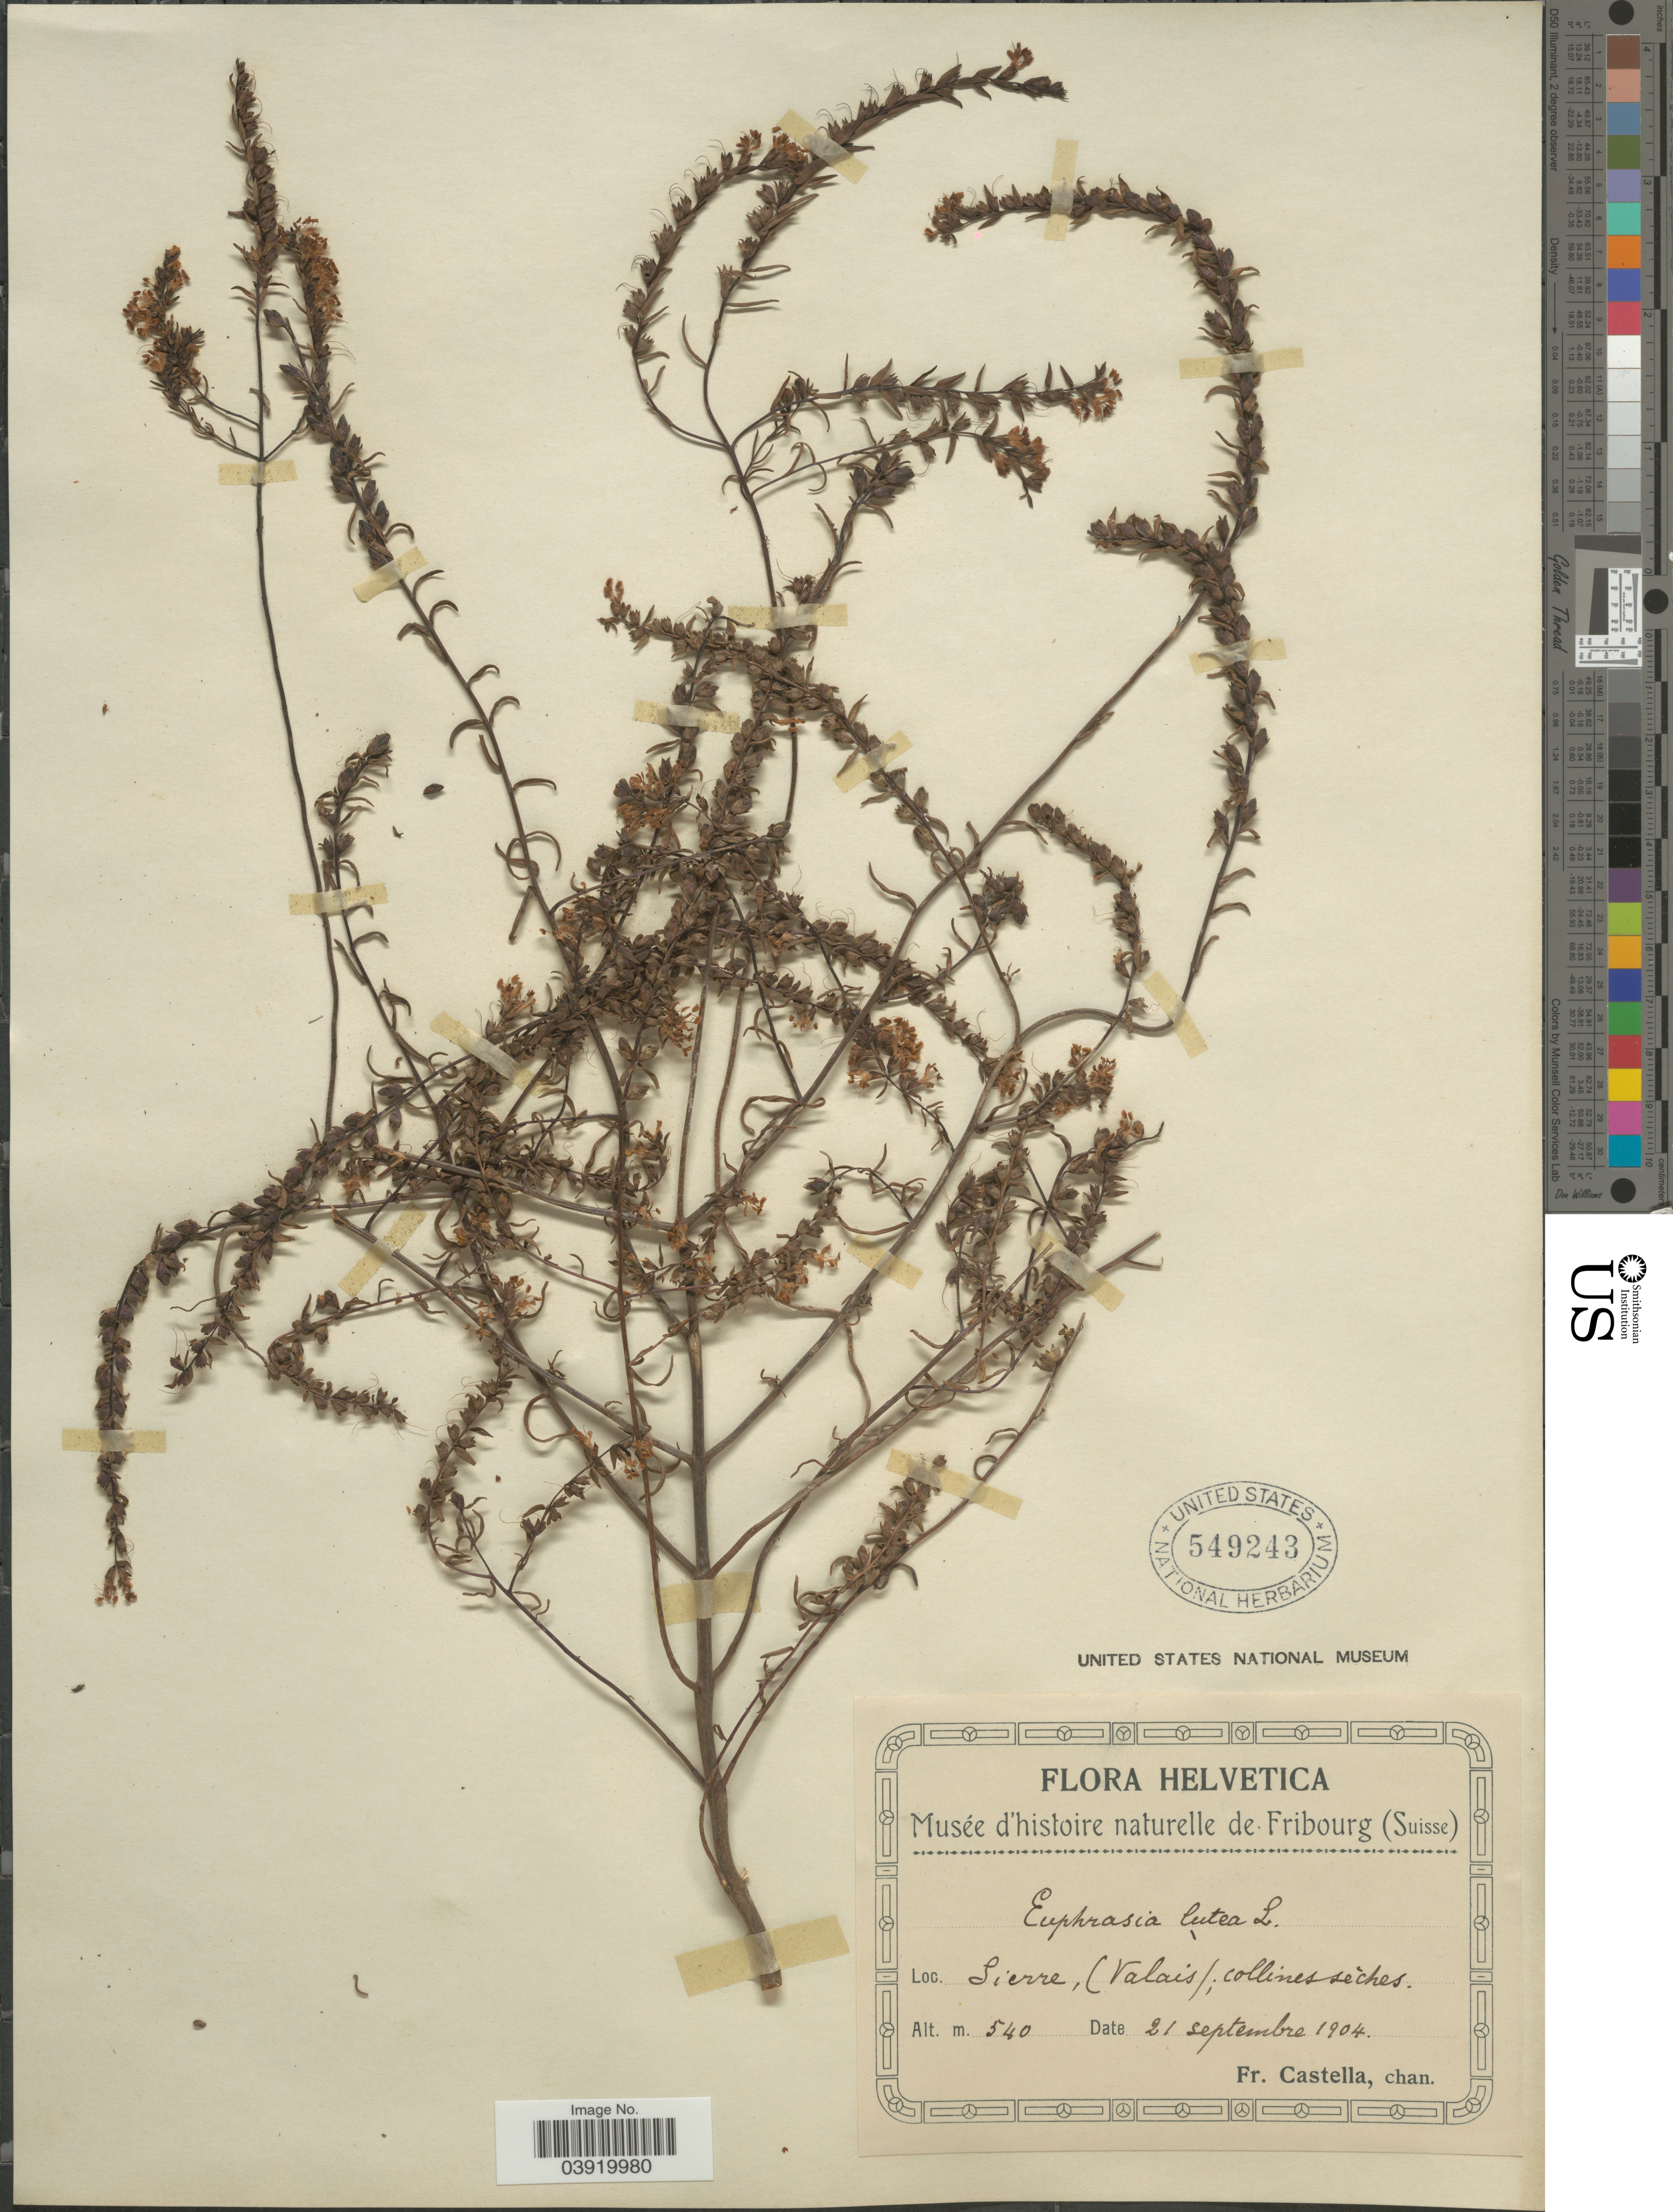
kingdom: Plantae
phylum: Tracheophyta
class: Magnoliopsida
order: Lamiales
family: Orobanchaceae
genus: Odontites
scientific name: Odontites luteus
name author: (L.) Clairv.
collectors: Fr. Castella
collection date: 1904-09-21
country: Switzerland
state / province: Valais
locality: Helvetica. Sierre.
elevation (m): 540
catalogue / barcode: US 549243